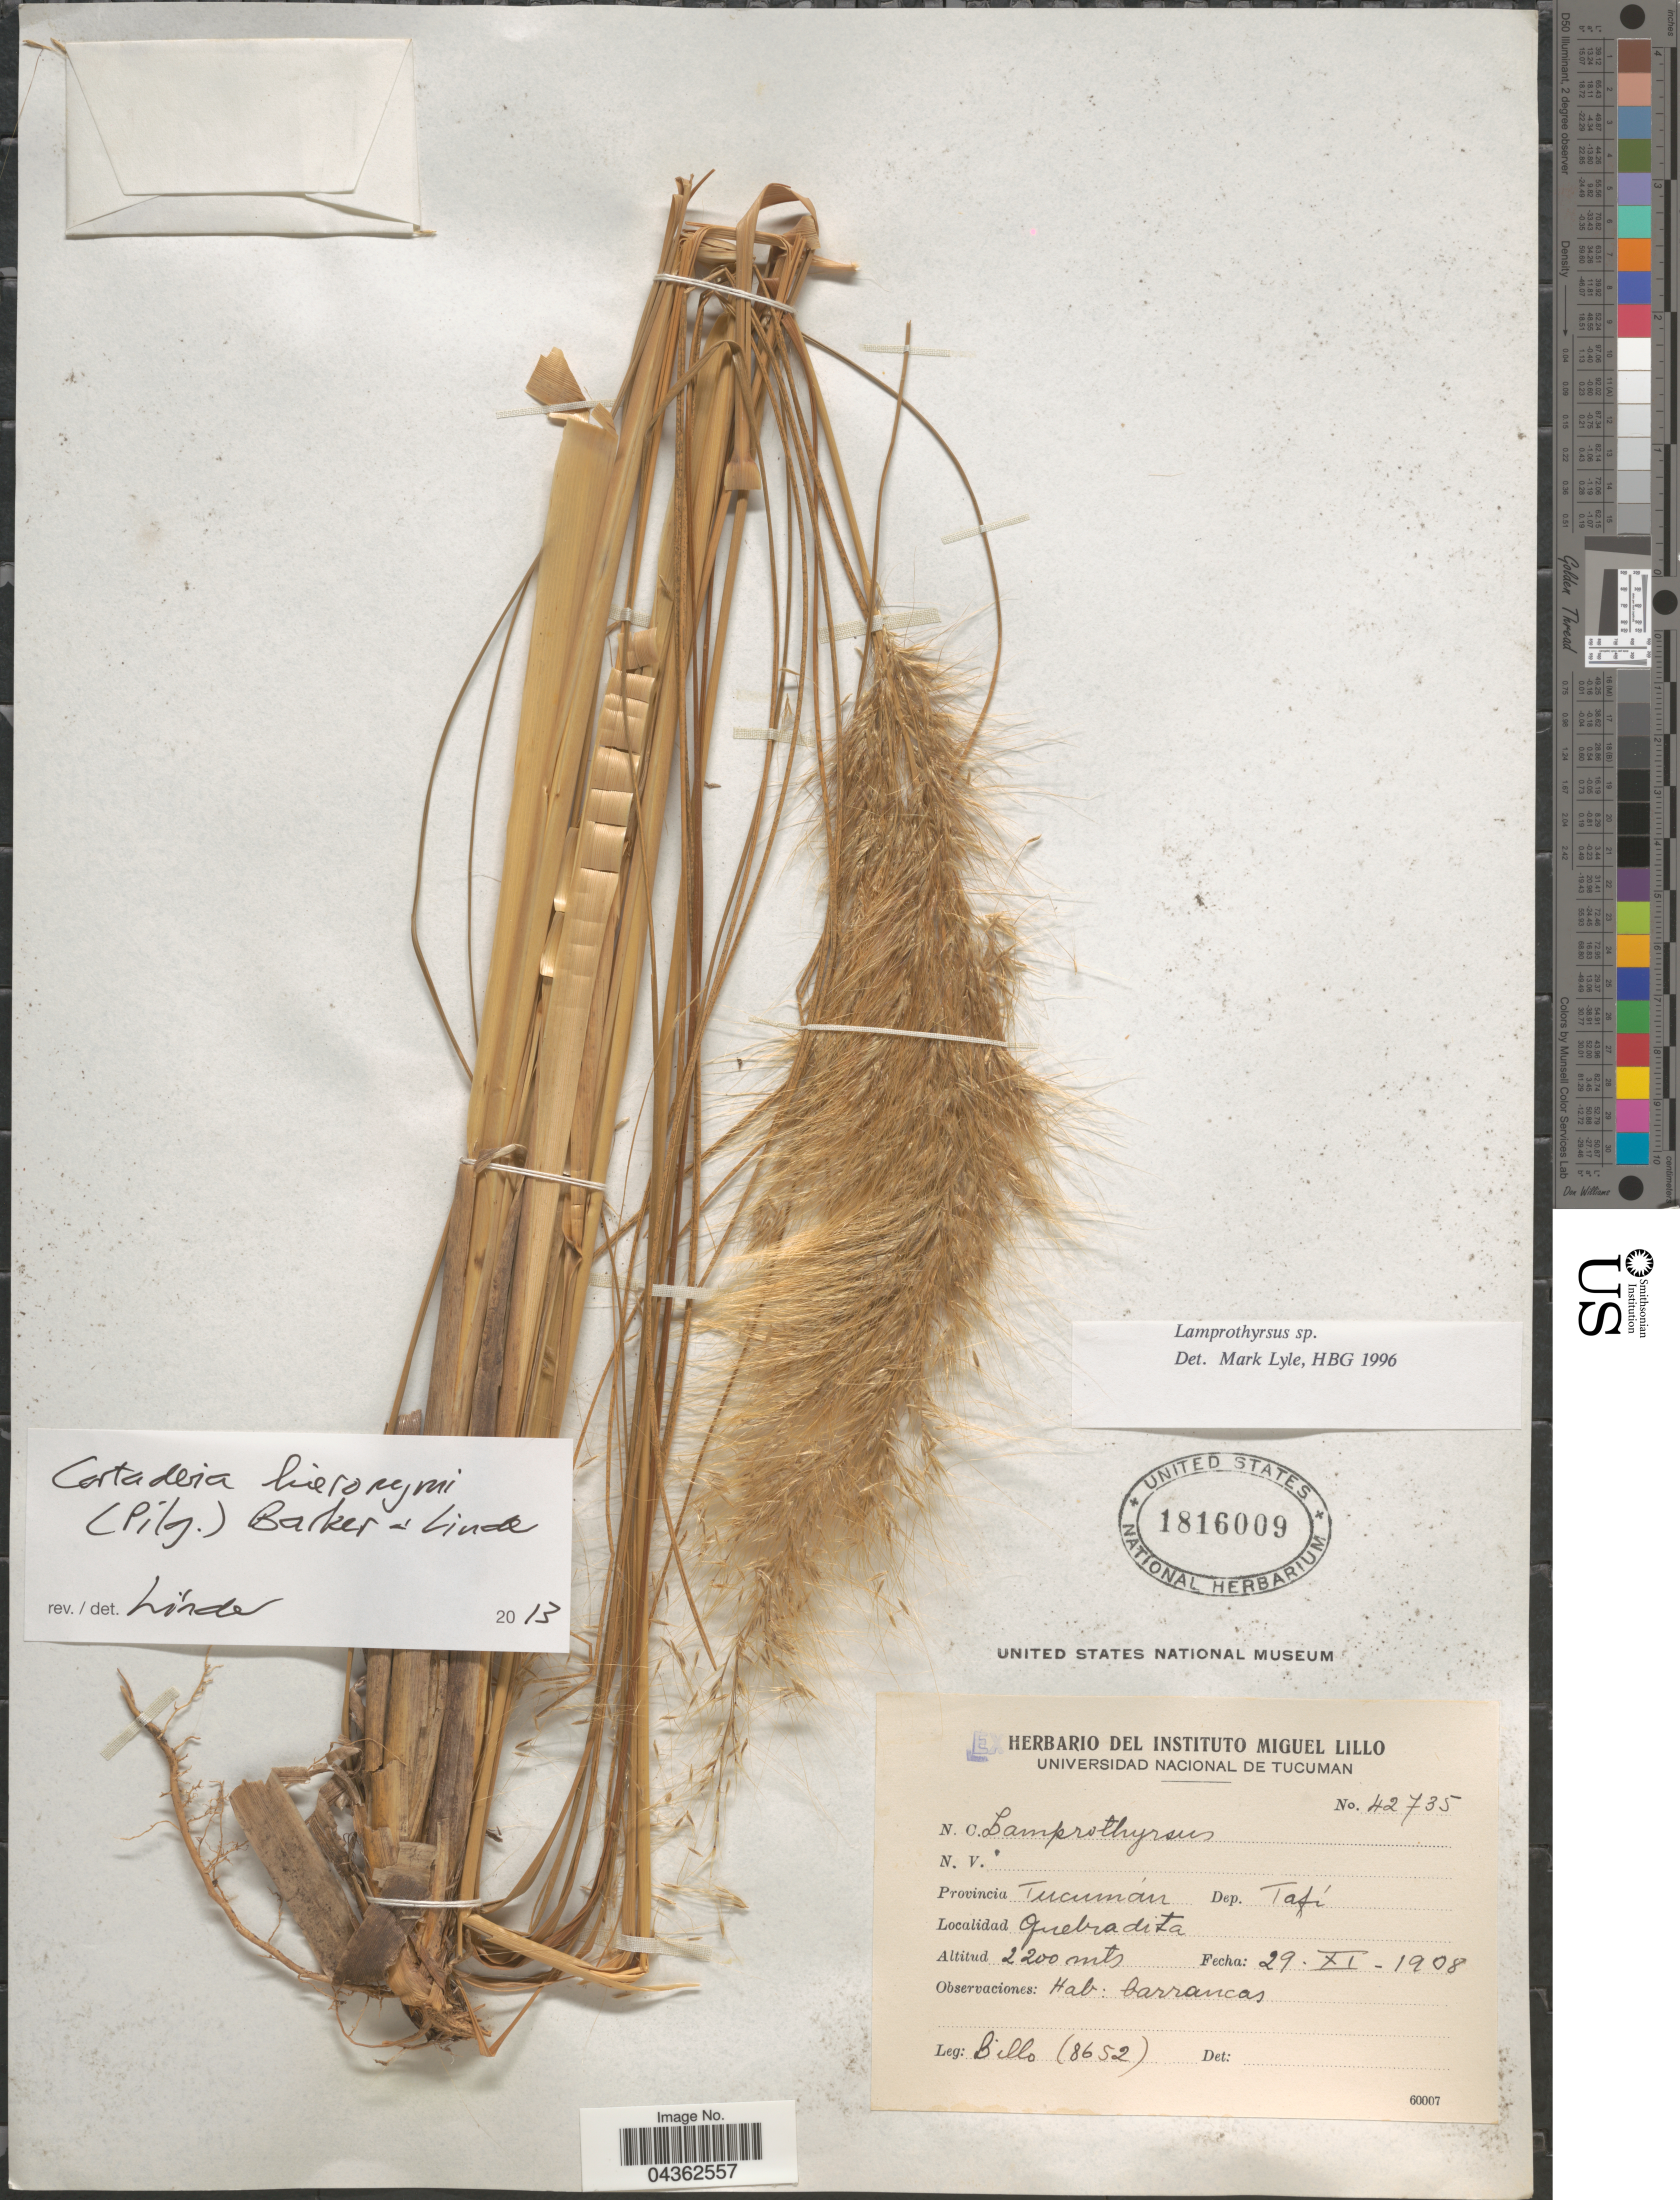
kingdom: Plantae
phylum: Tracheophyta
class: Liliopsida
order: Poales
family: Poaceae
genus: Cortaderia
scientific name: Cortaderia hieronymi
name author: (Kuntze) H.P. Linder & N.P. Barker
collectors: M. Lillo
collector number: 8652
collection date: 1908-11-29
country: Argentina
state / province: Tucuman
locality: Dep. Tafí. Quebradita.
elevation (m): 2200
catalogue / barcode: US 1816009